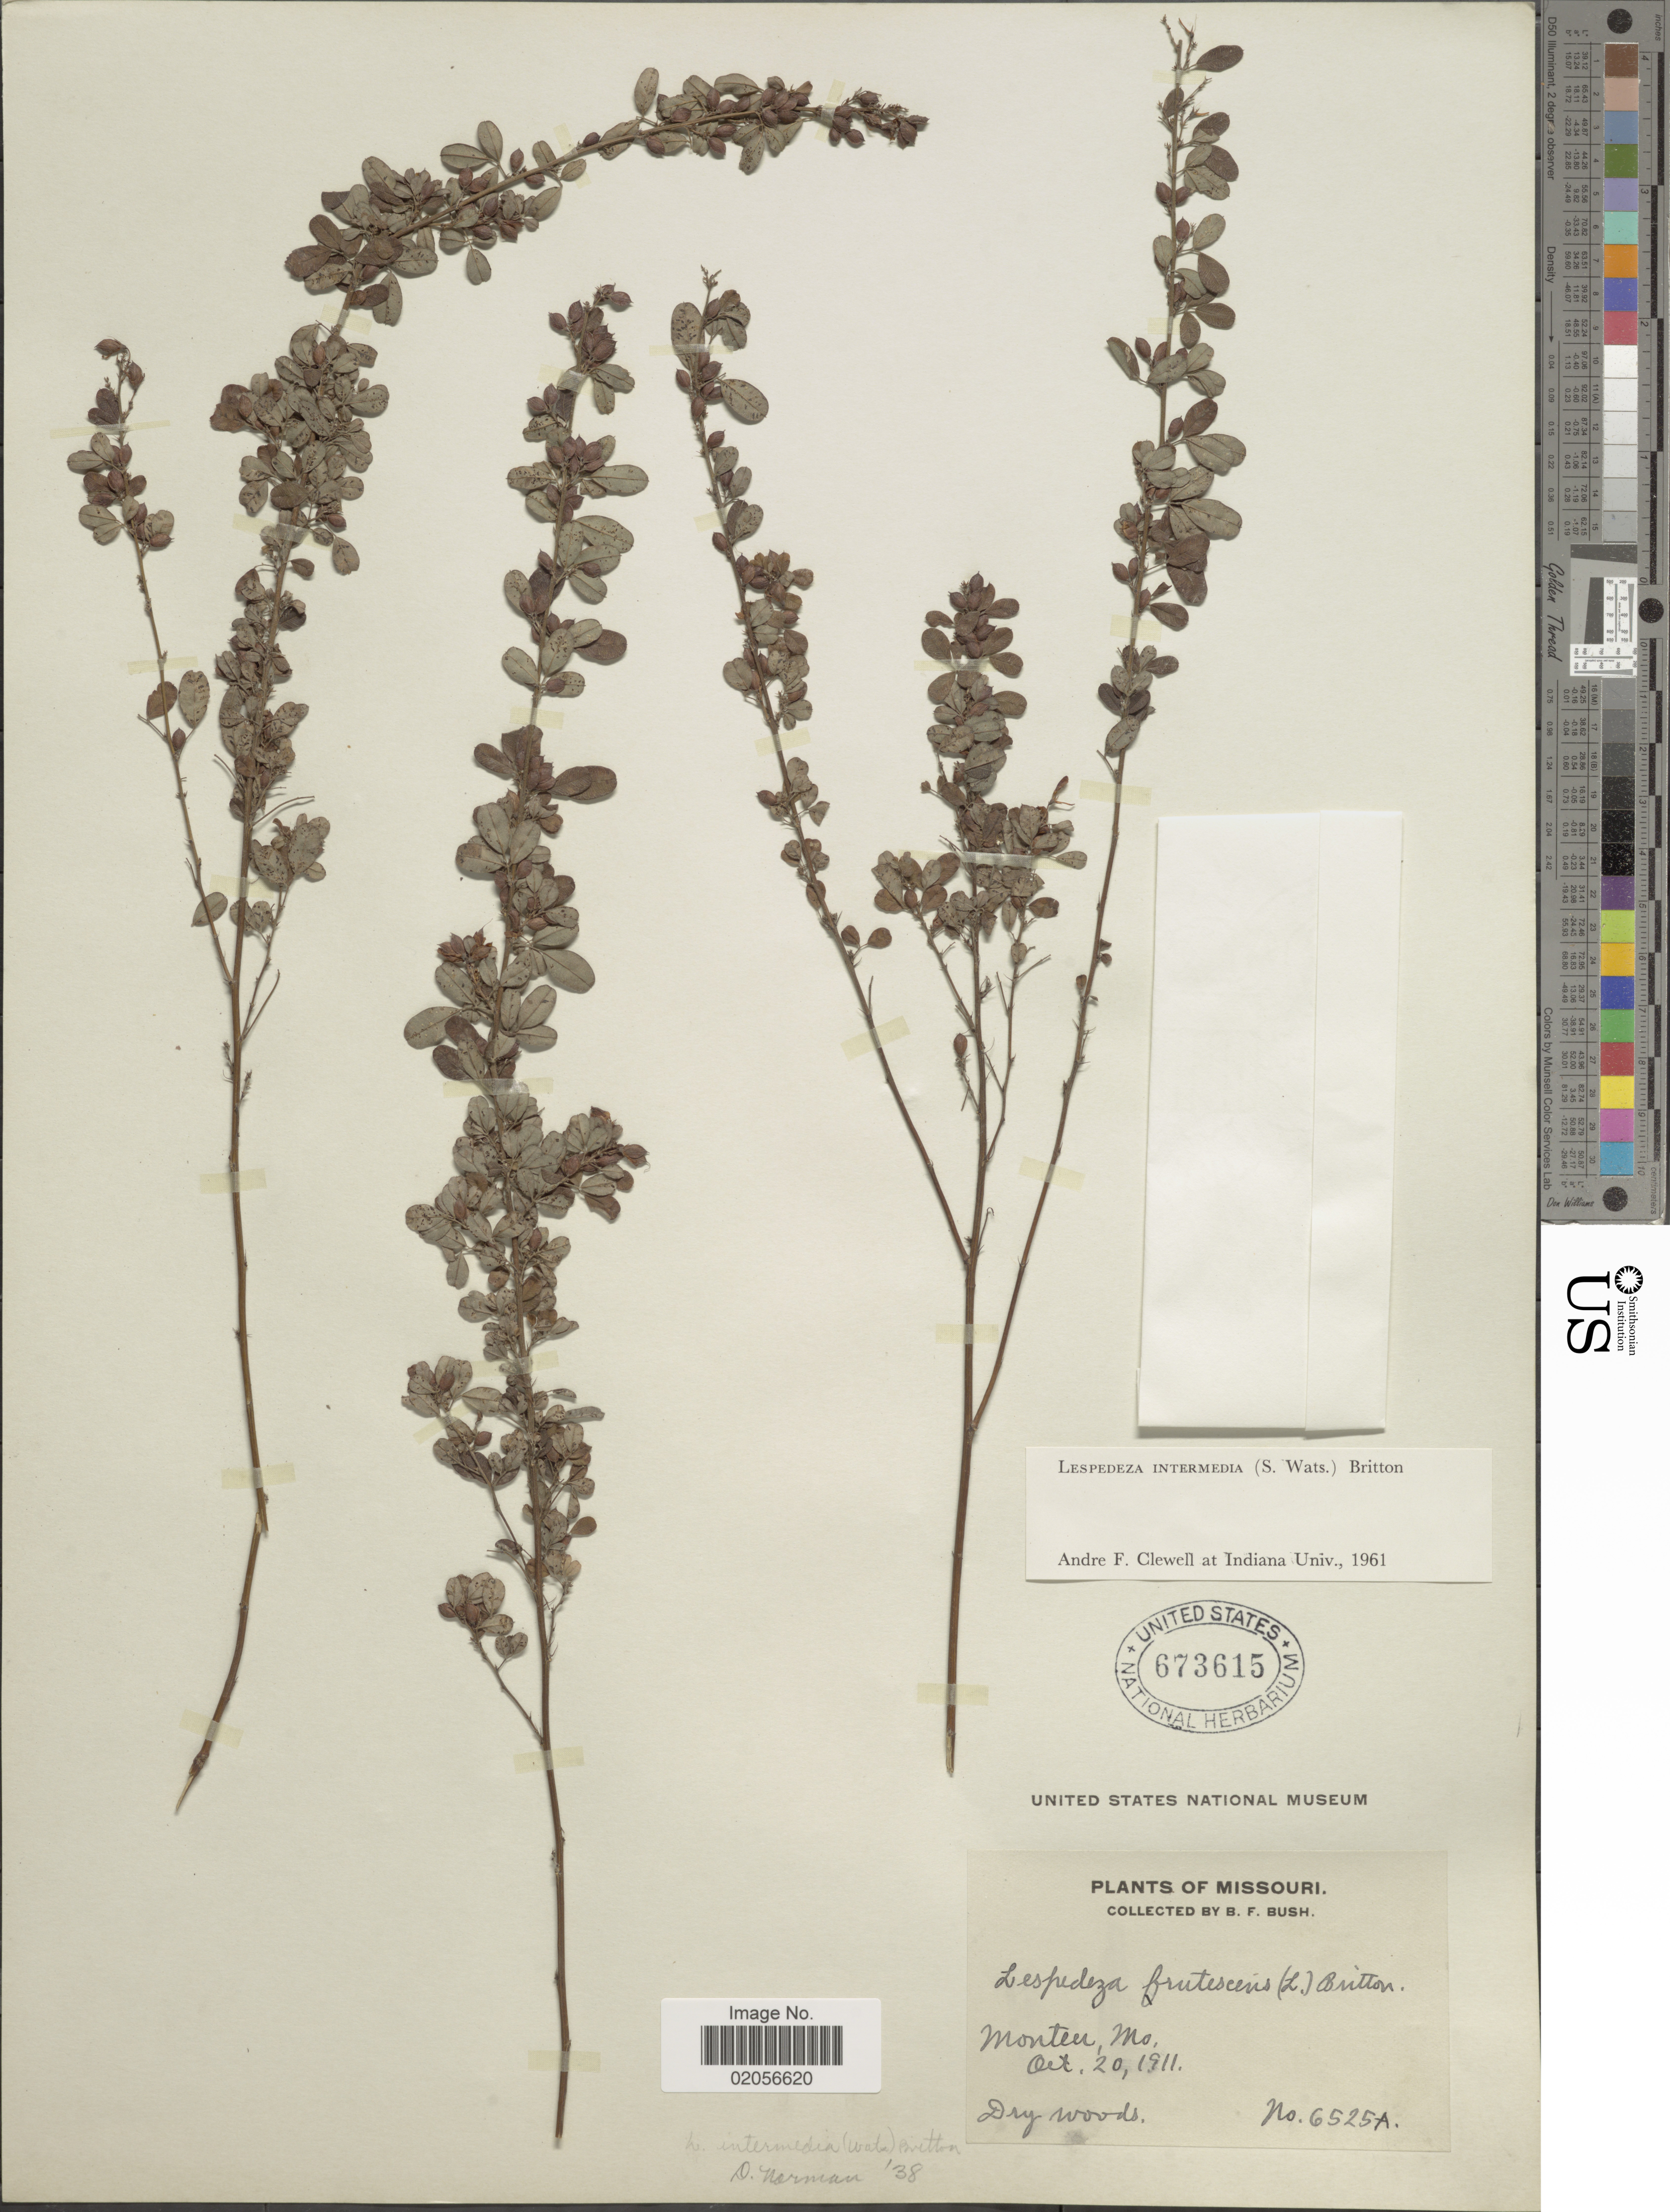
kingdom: Plantae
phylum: Tracheophyta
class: Magnoliopsida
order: Fabales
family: Fabaceae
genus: Lespedeza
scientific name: Lespedeza intermedia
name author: (S. Watson) Britton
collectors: B. F. Bush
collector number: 6525A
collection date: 1911-10-20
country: United States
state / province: Missouri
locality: Monteer, Dry woods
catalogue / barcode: US 673615